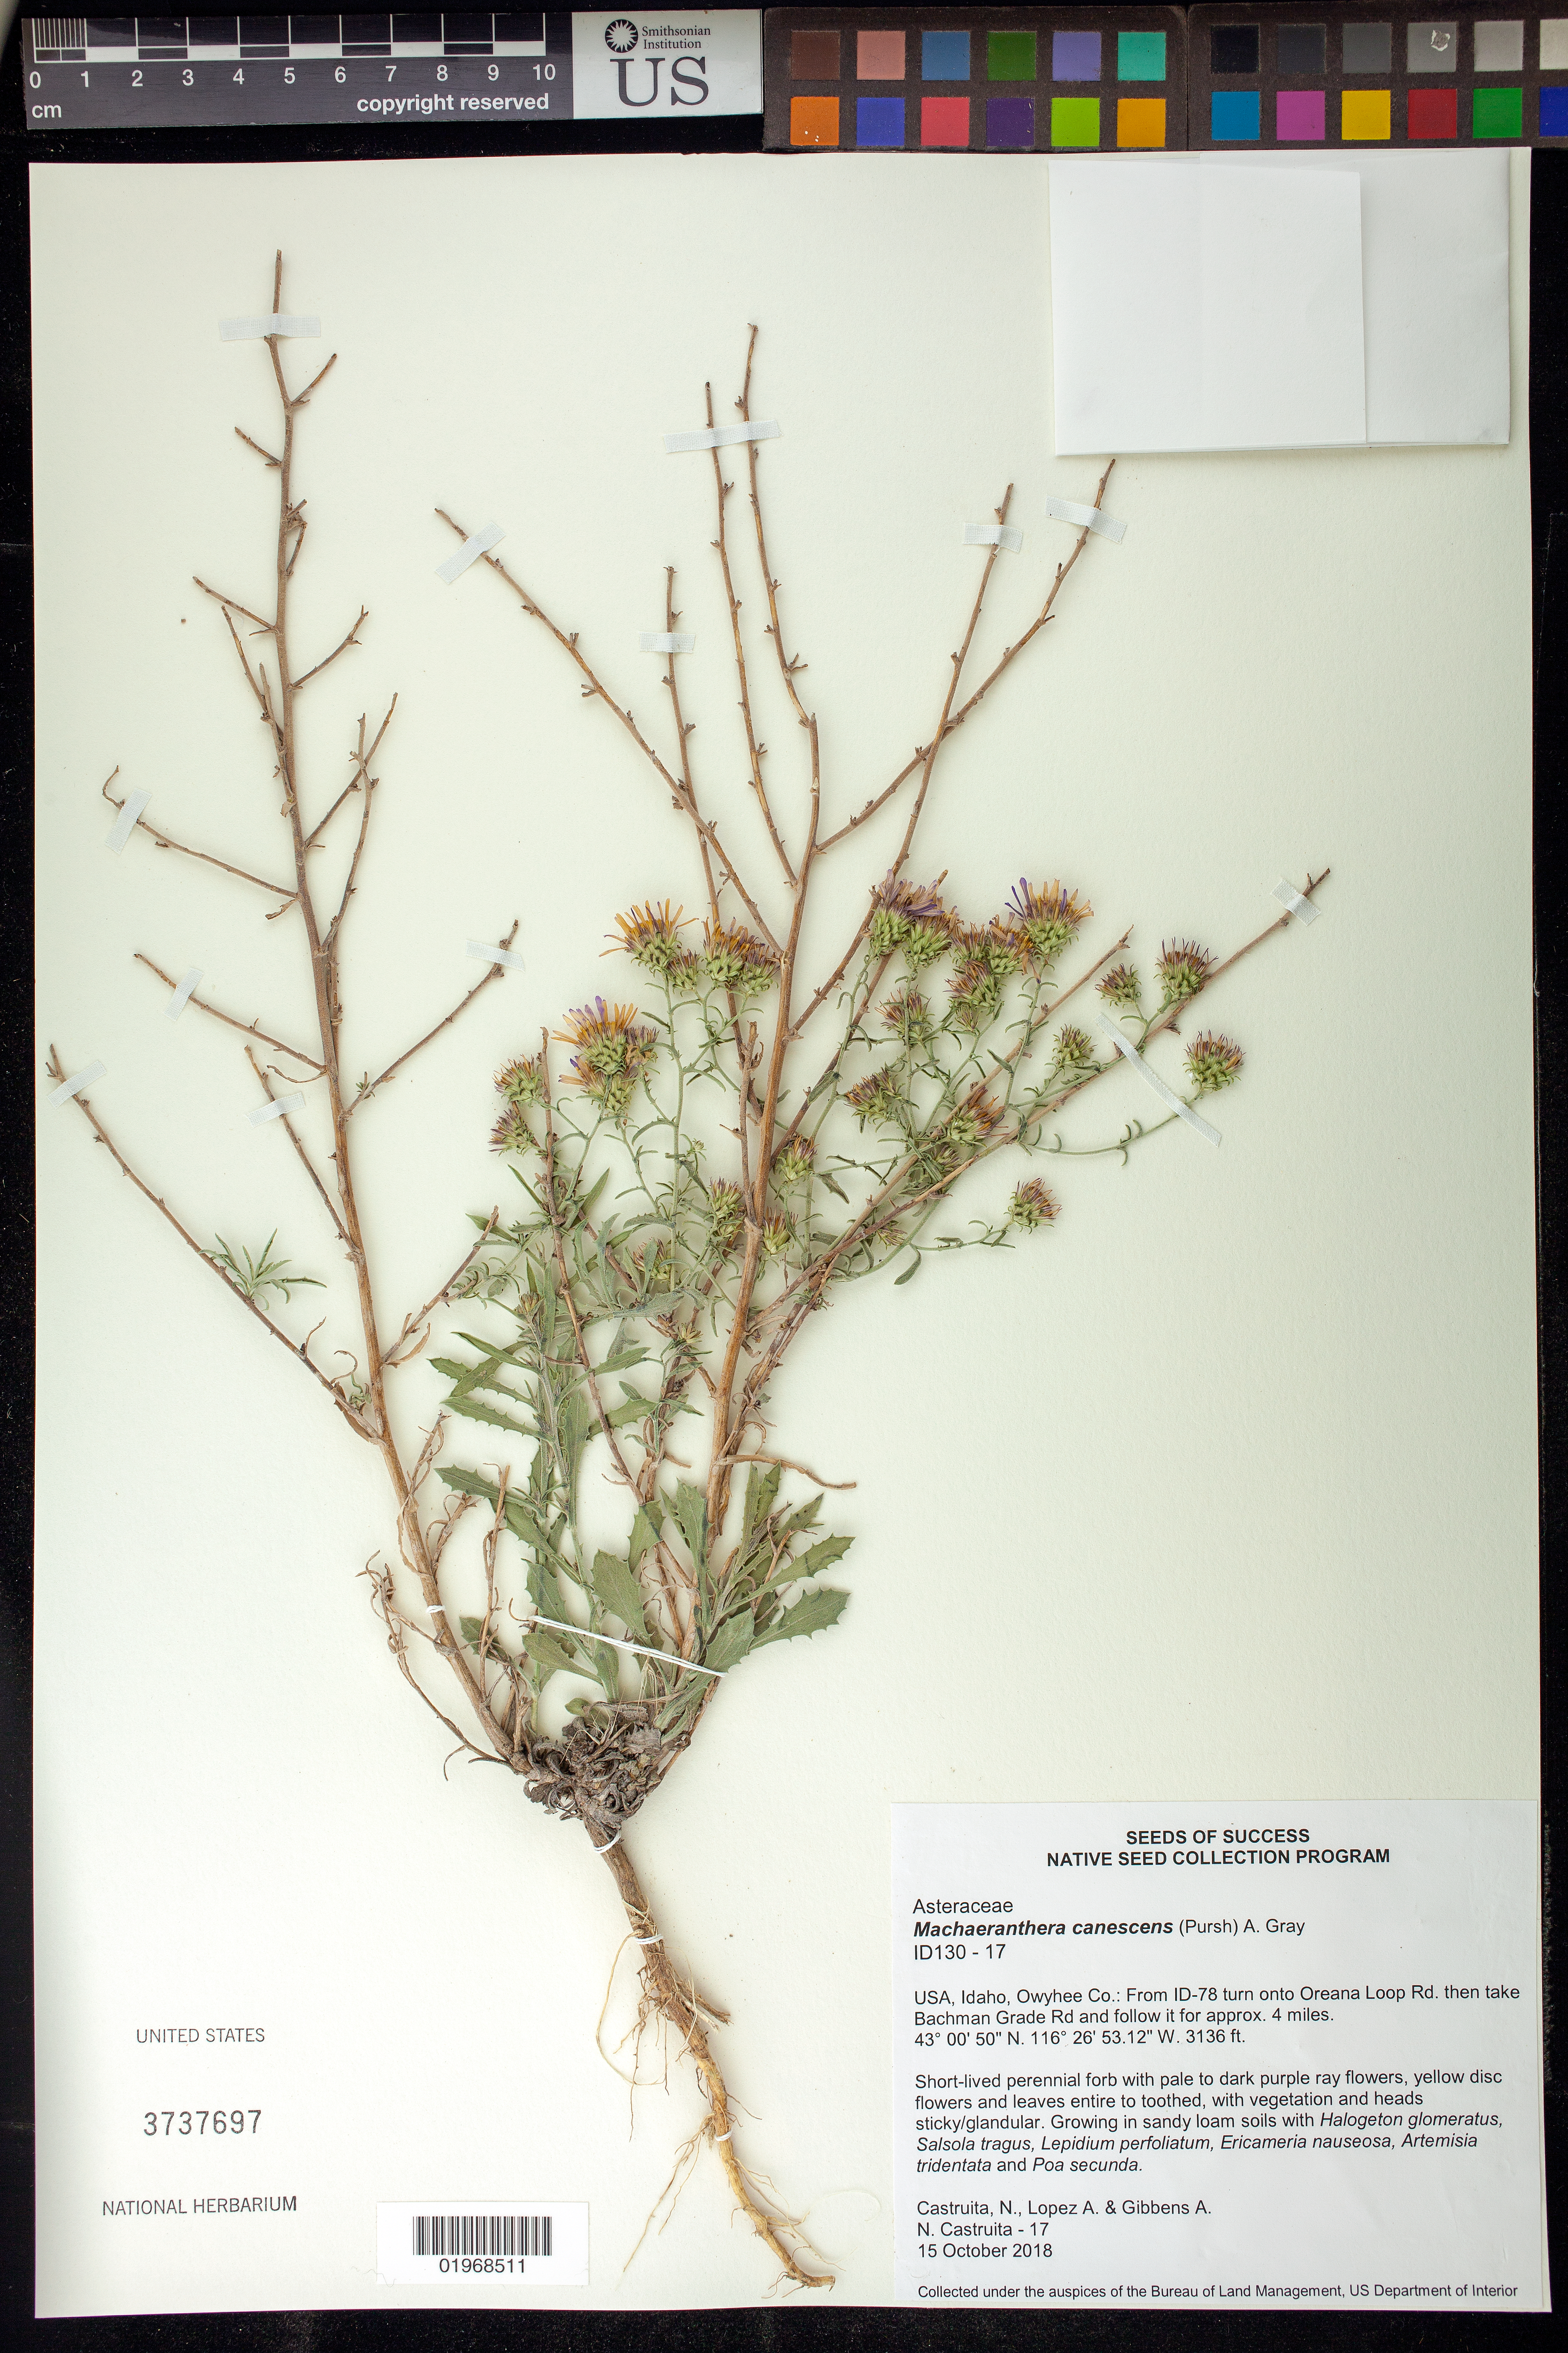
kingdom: Plantae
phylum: Tracheophyta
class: Magnoliopsida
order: Asterales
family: Asteraceae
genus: Machaeranthera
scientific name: Machaeranthera canescens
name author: (Pursh) A. Gray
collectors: N. Castruita, A. Lopez & A. Gibbens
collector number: ID130-17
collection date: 2018-10-15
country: United States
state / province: Idaho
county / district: Owyhee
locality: Approx. 4 miles on Bachman Grade Rd.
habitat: Loam sandy soils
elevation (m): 956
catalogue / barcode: US 3737697